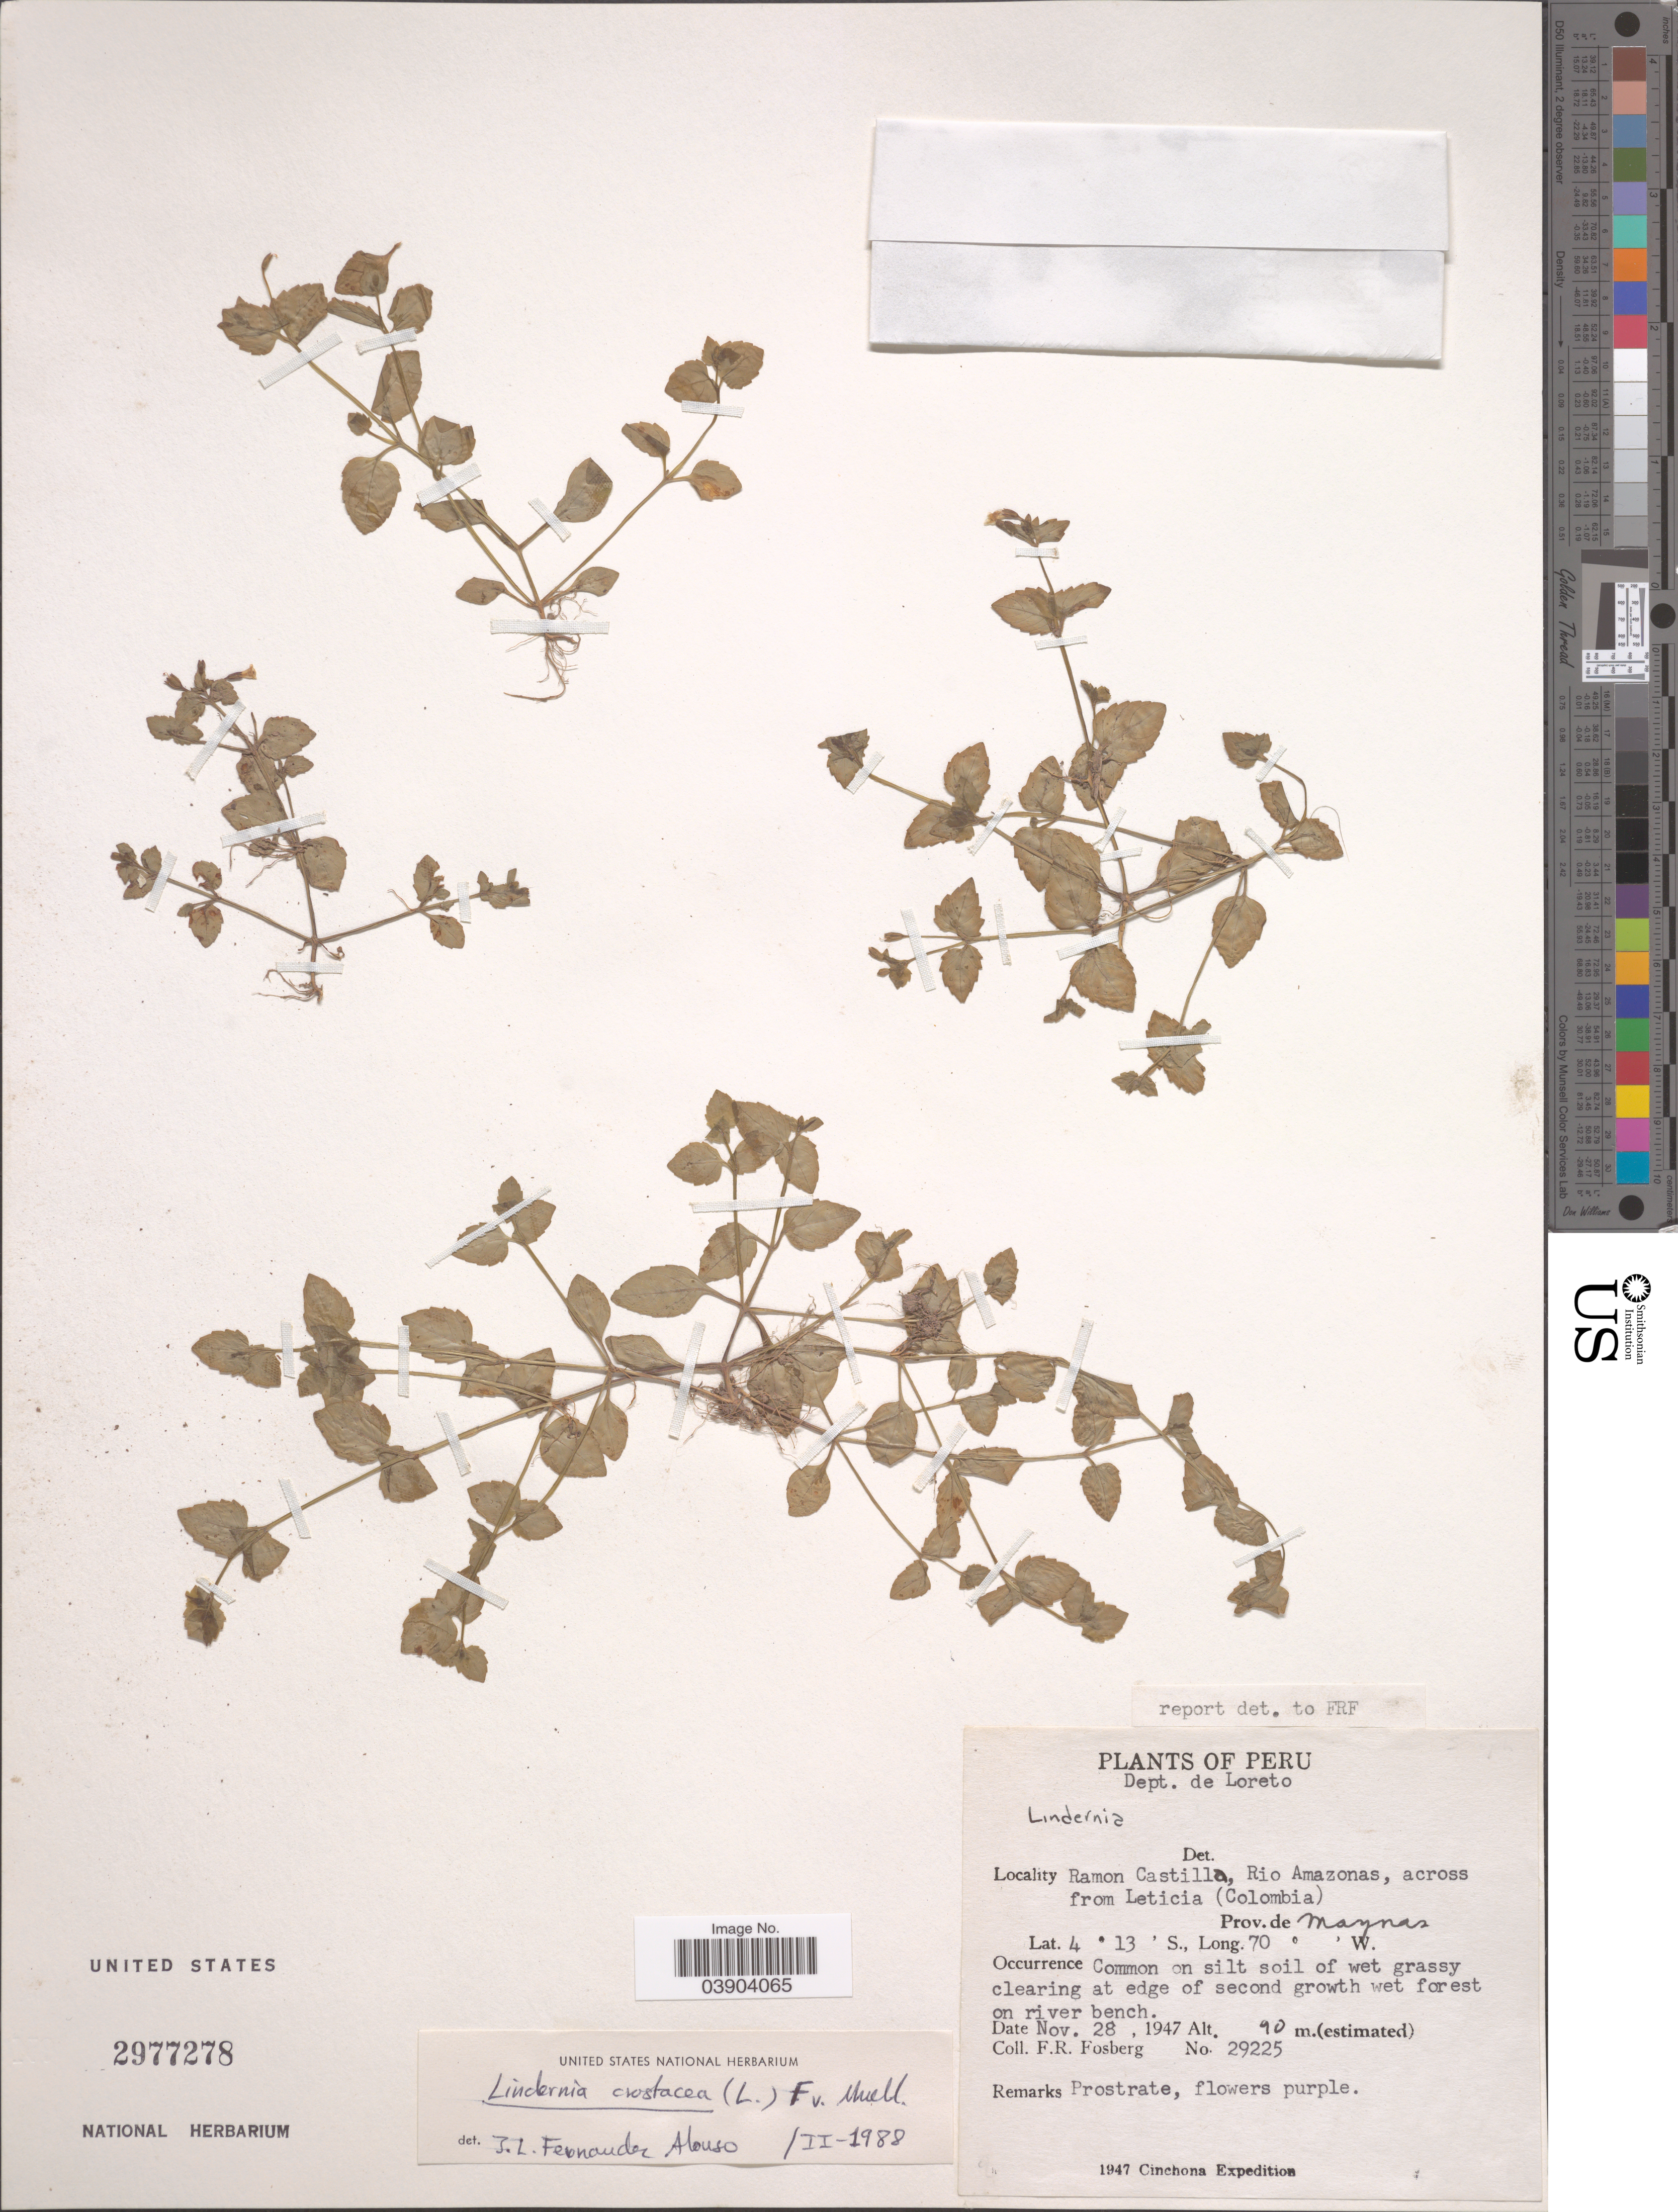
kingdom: Plantae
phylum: Tracheophyta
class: Magnoliopsida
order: Lamiales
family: Linderniaceae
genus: Lindernia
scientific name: Lindernia crustacea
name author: (L.) F. Muell.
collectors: F. R. Fosberg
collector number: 29225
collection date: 1947-11-28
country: Peru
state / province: Loreto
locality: Dept. de Loreto. Ramon Castillo, Rio Amazonas, across Leticia (Colombia). Prov. de Maynas.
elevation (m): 90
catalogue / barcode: US 2977278